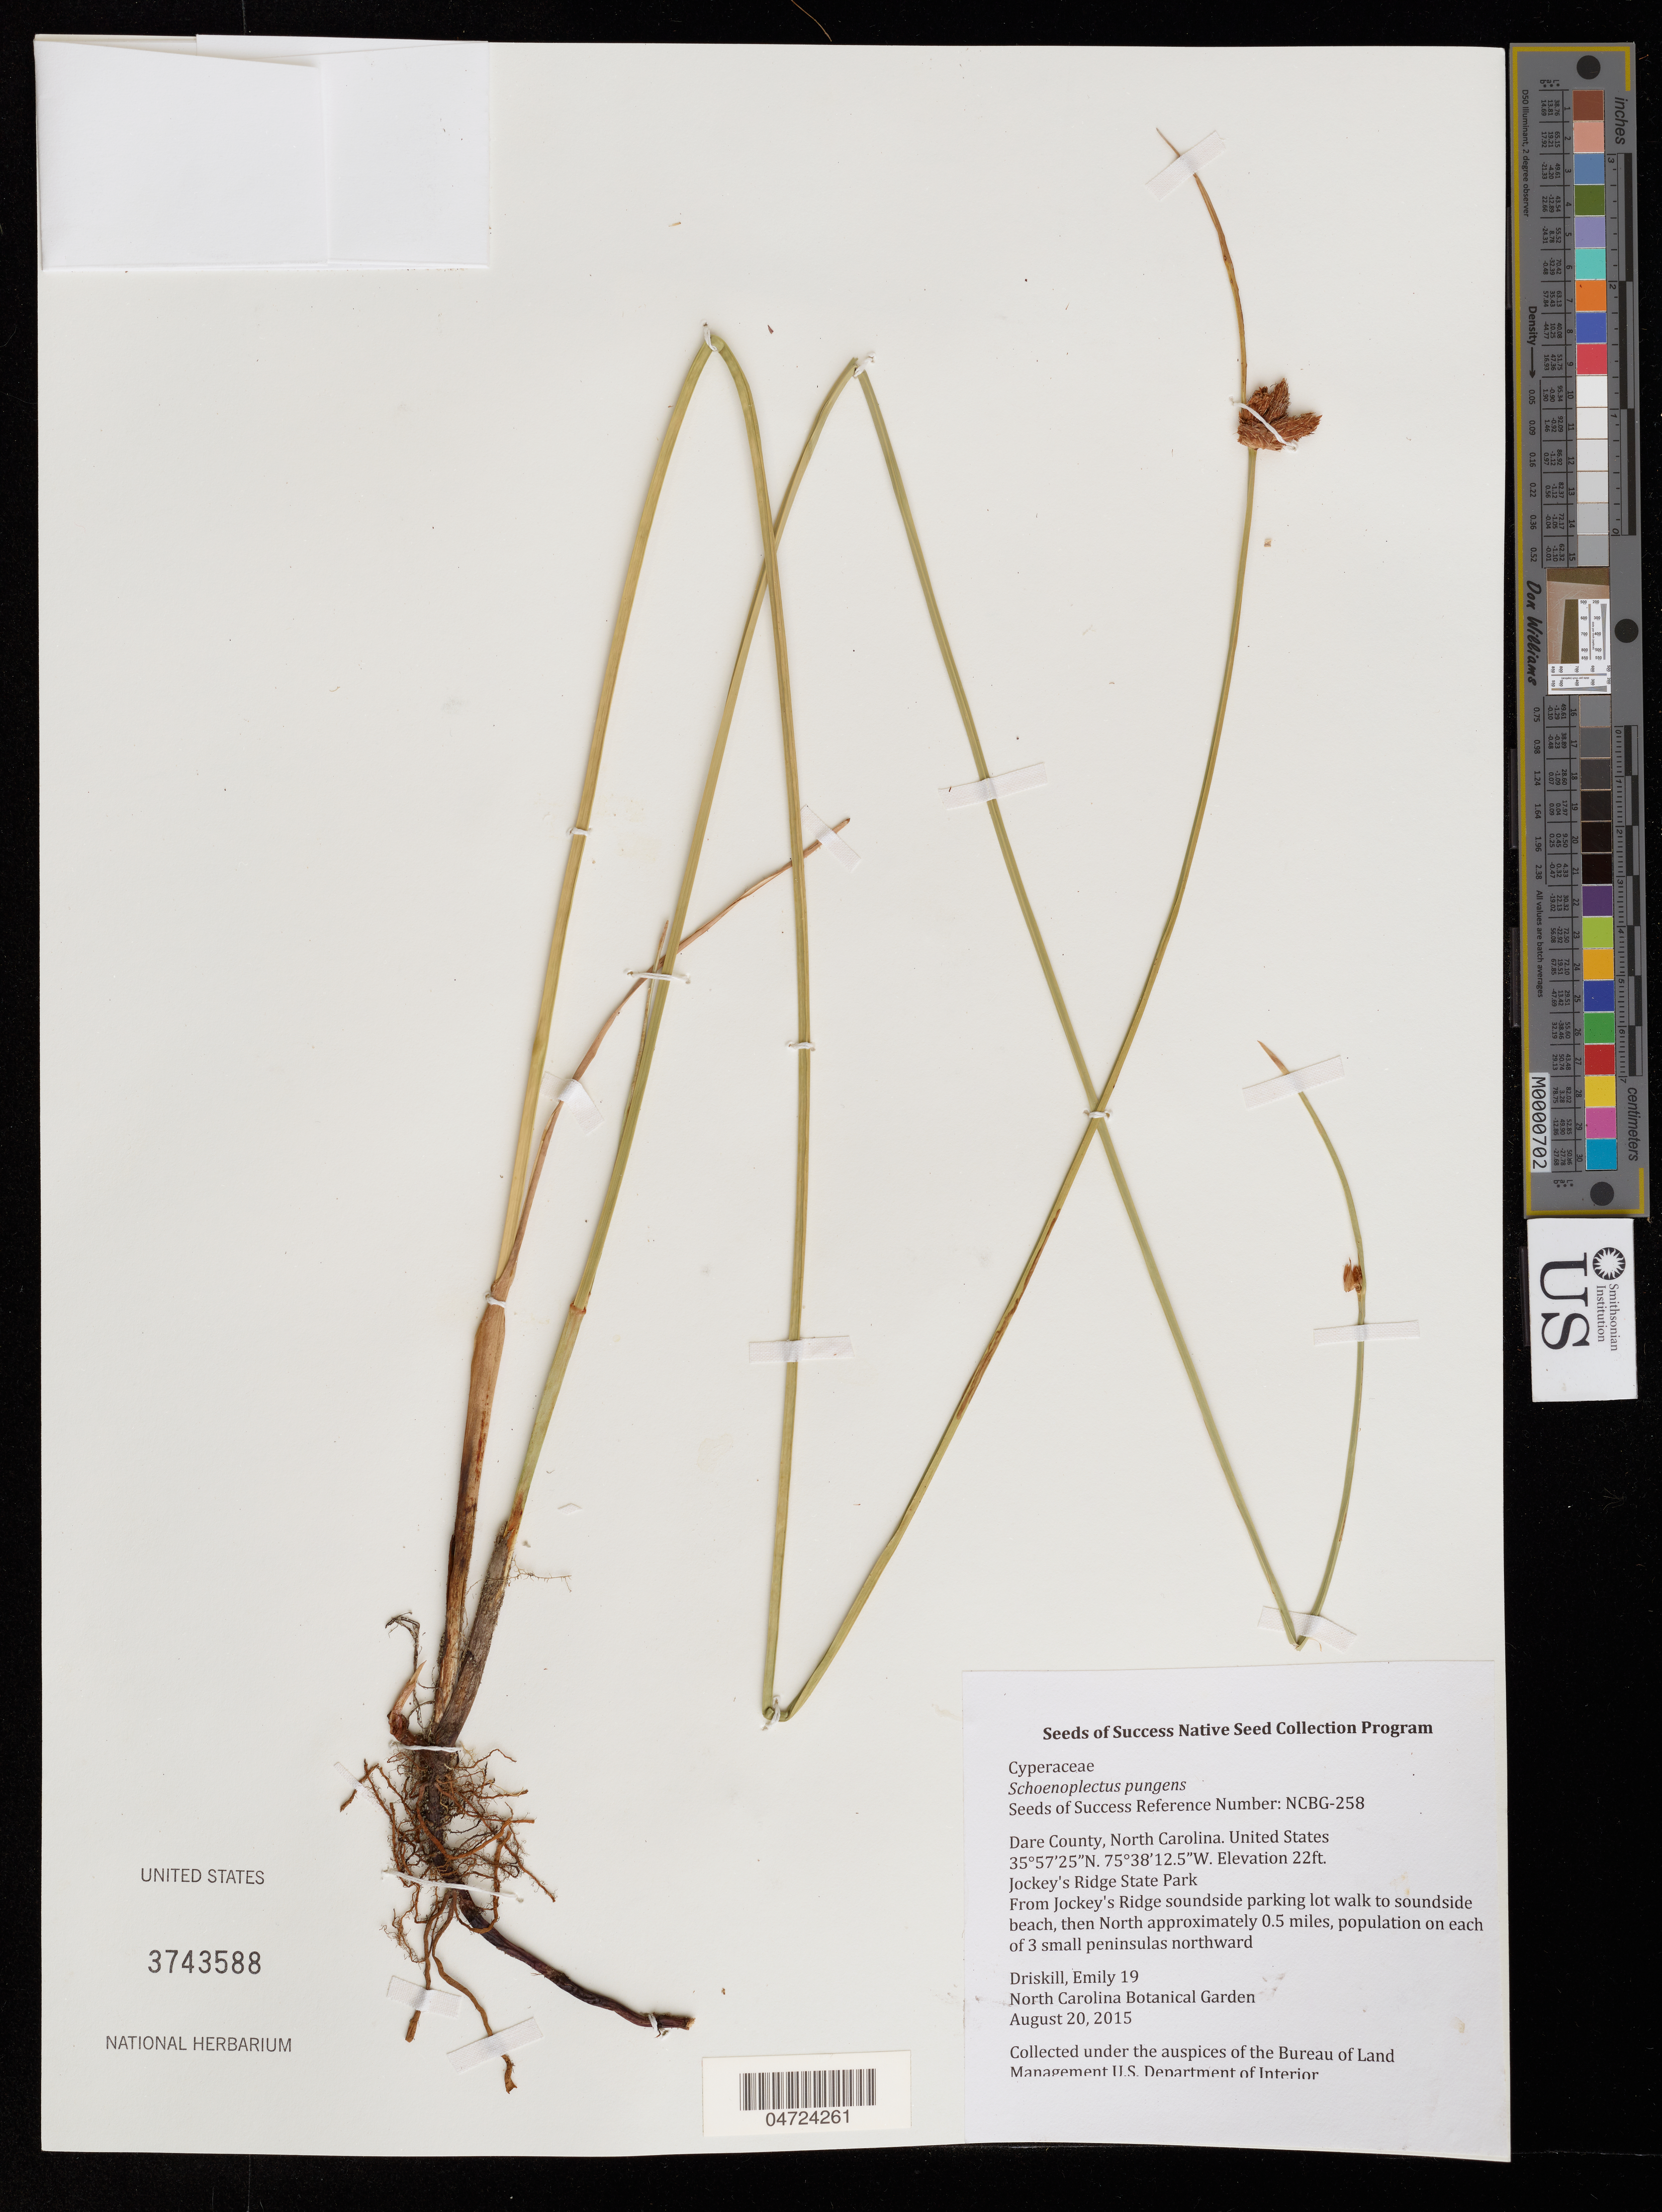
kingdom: Plantae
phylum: Tracheophyta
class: Liliopsida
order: Poales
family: Cyperaceae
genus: Schoenoplectus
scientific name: Schoenoplectus pungens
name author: (Vahl) Palla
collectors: E. Driskill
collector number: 19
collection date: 2015-08-20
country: United States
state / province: North Carolina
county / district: Dare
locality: Dare County. Jockey's Ridge State Park. From Jockey's Ridge soundside parking lot walk to soundside beach, then North approximately 0.5 miles, population on each of 3 small peninsulas northward.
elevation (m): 7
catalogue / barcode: US 3743588